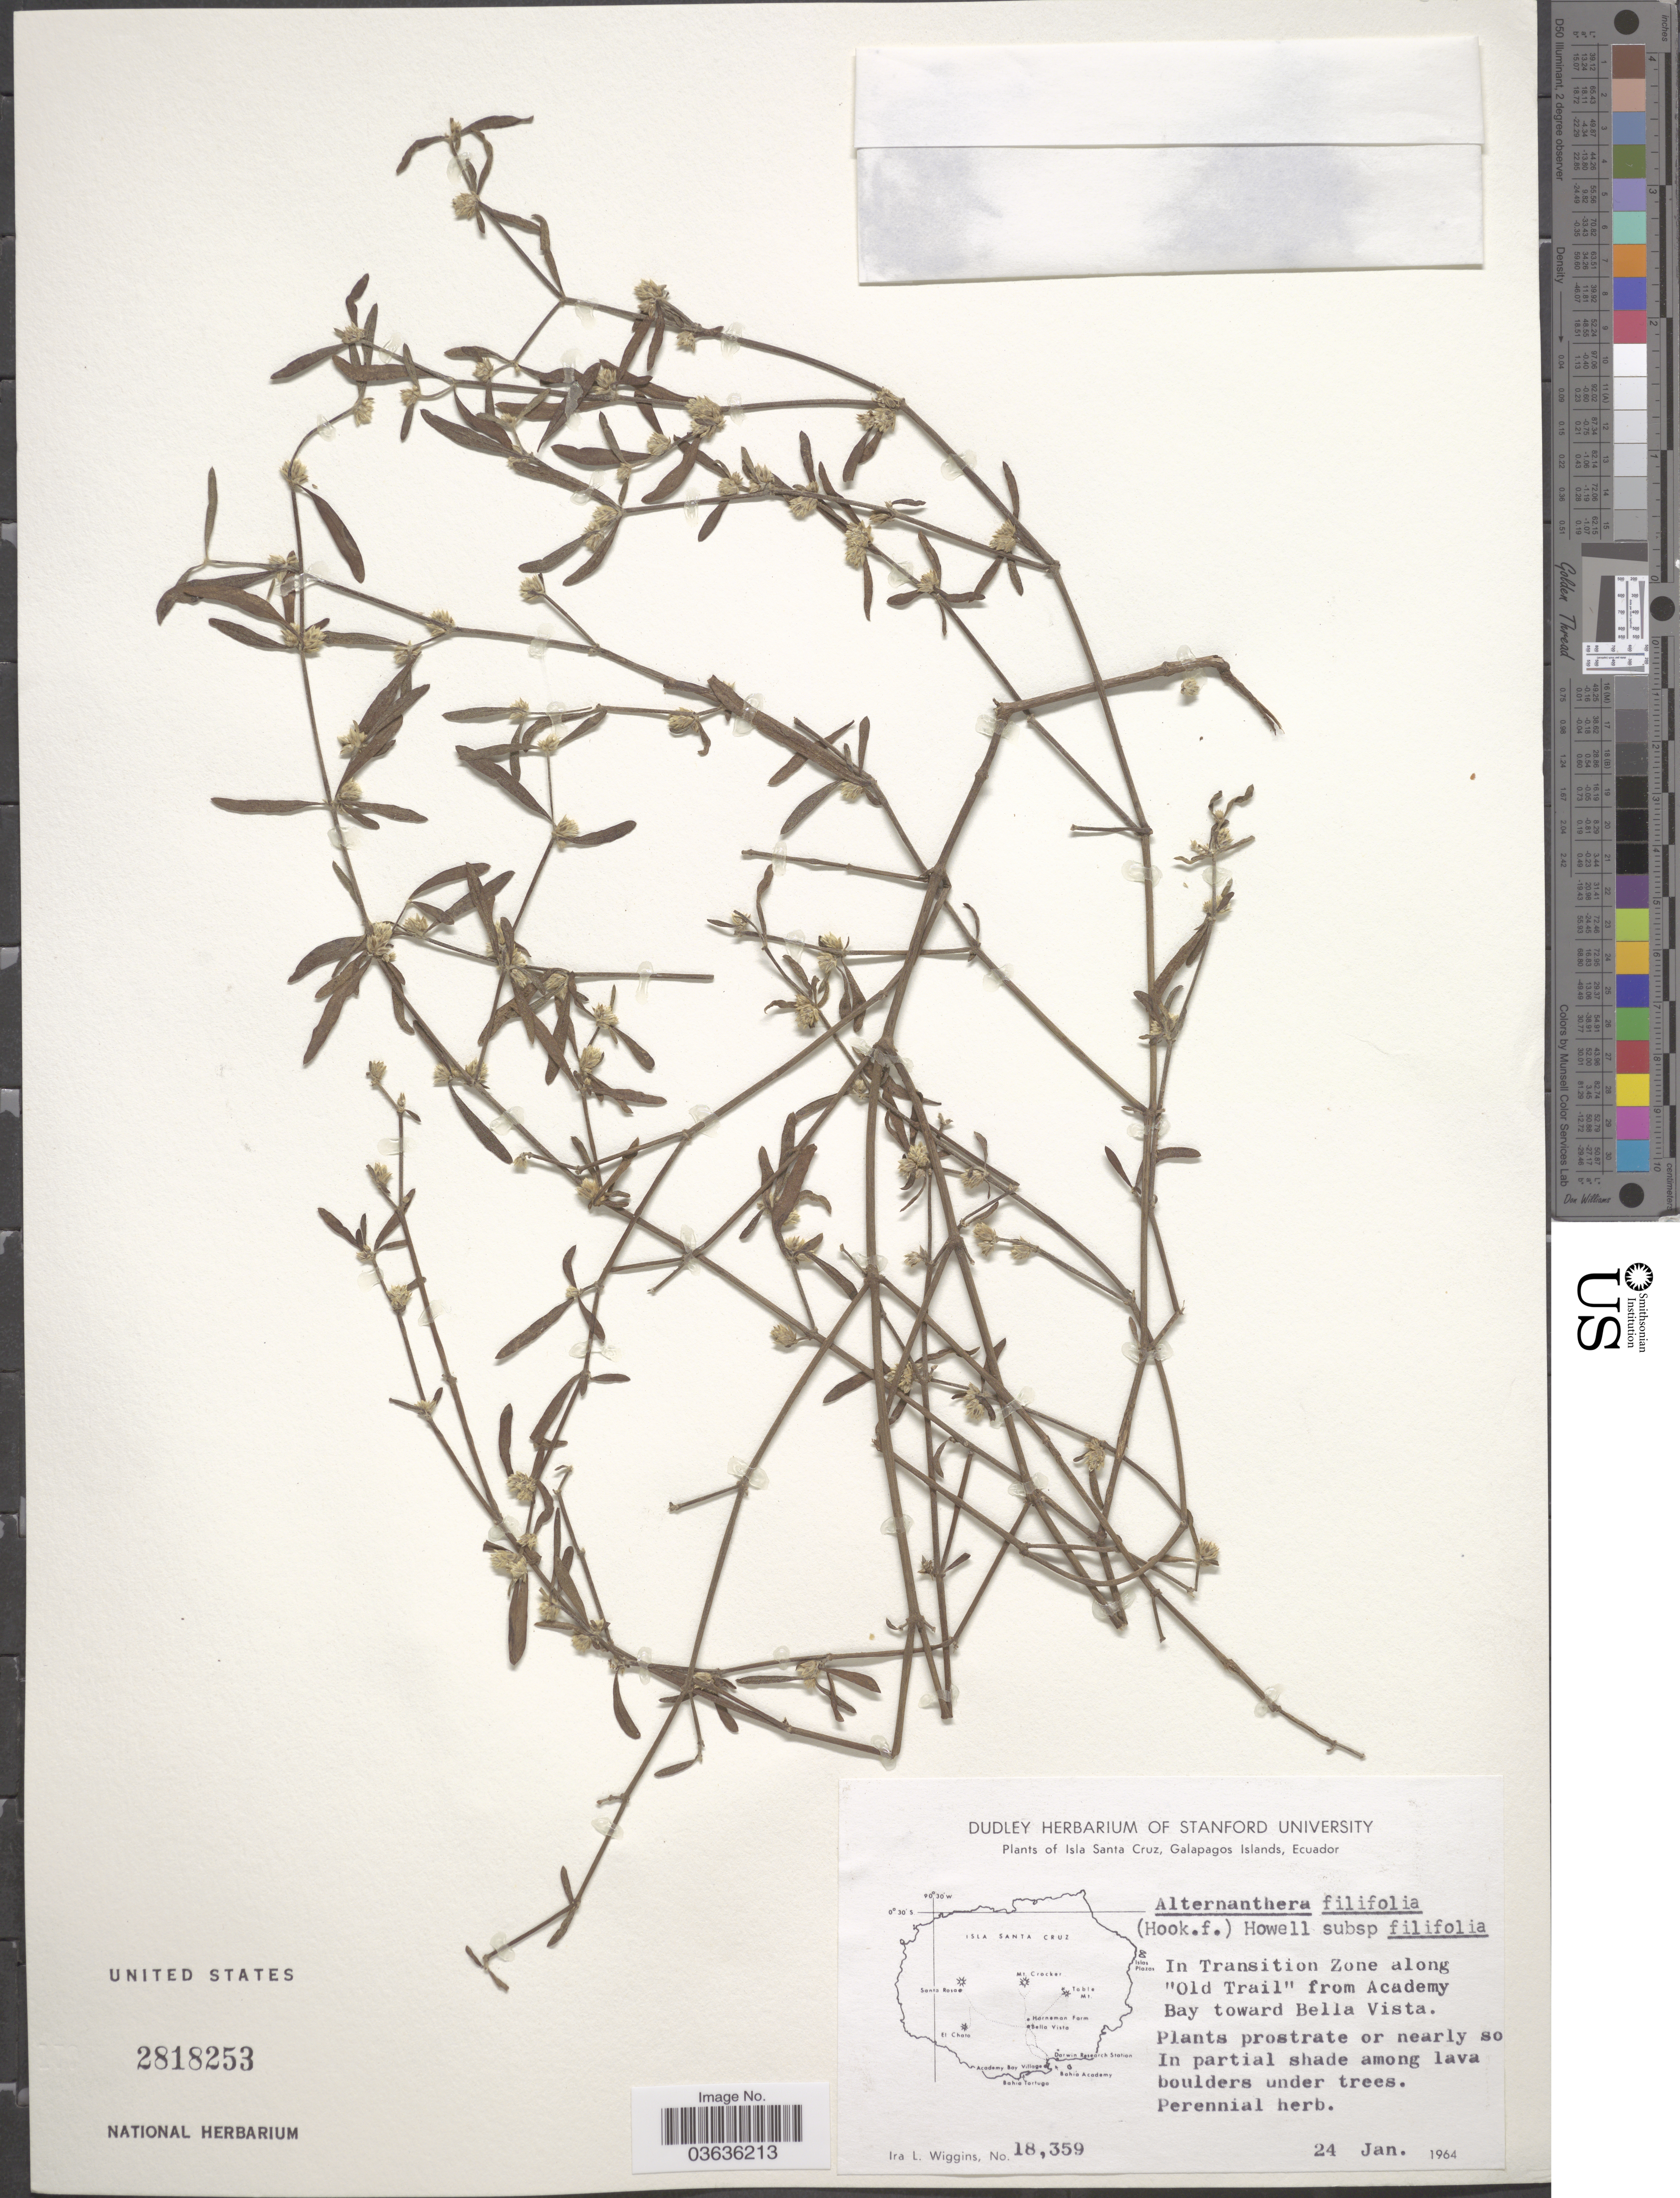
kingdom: Plantae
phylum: Tracheophyta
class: Magnoliopsida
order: Caryophyllales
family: Amaranthaceae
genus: Alternanthera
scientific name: Alternanthera filifolia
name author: (Hook. f.) J.T. Howell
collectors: I. L. Wiggins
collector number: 18359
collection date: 1964-01-24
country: Ecuador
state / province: Colón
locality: Isla Santa Cruz, Galapagos Islands. In Transition Zone along "Old Trail" from Academy Bay toward Bella Vista.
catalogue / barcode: US 2818253